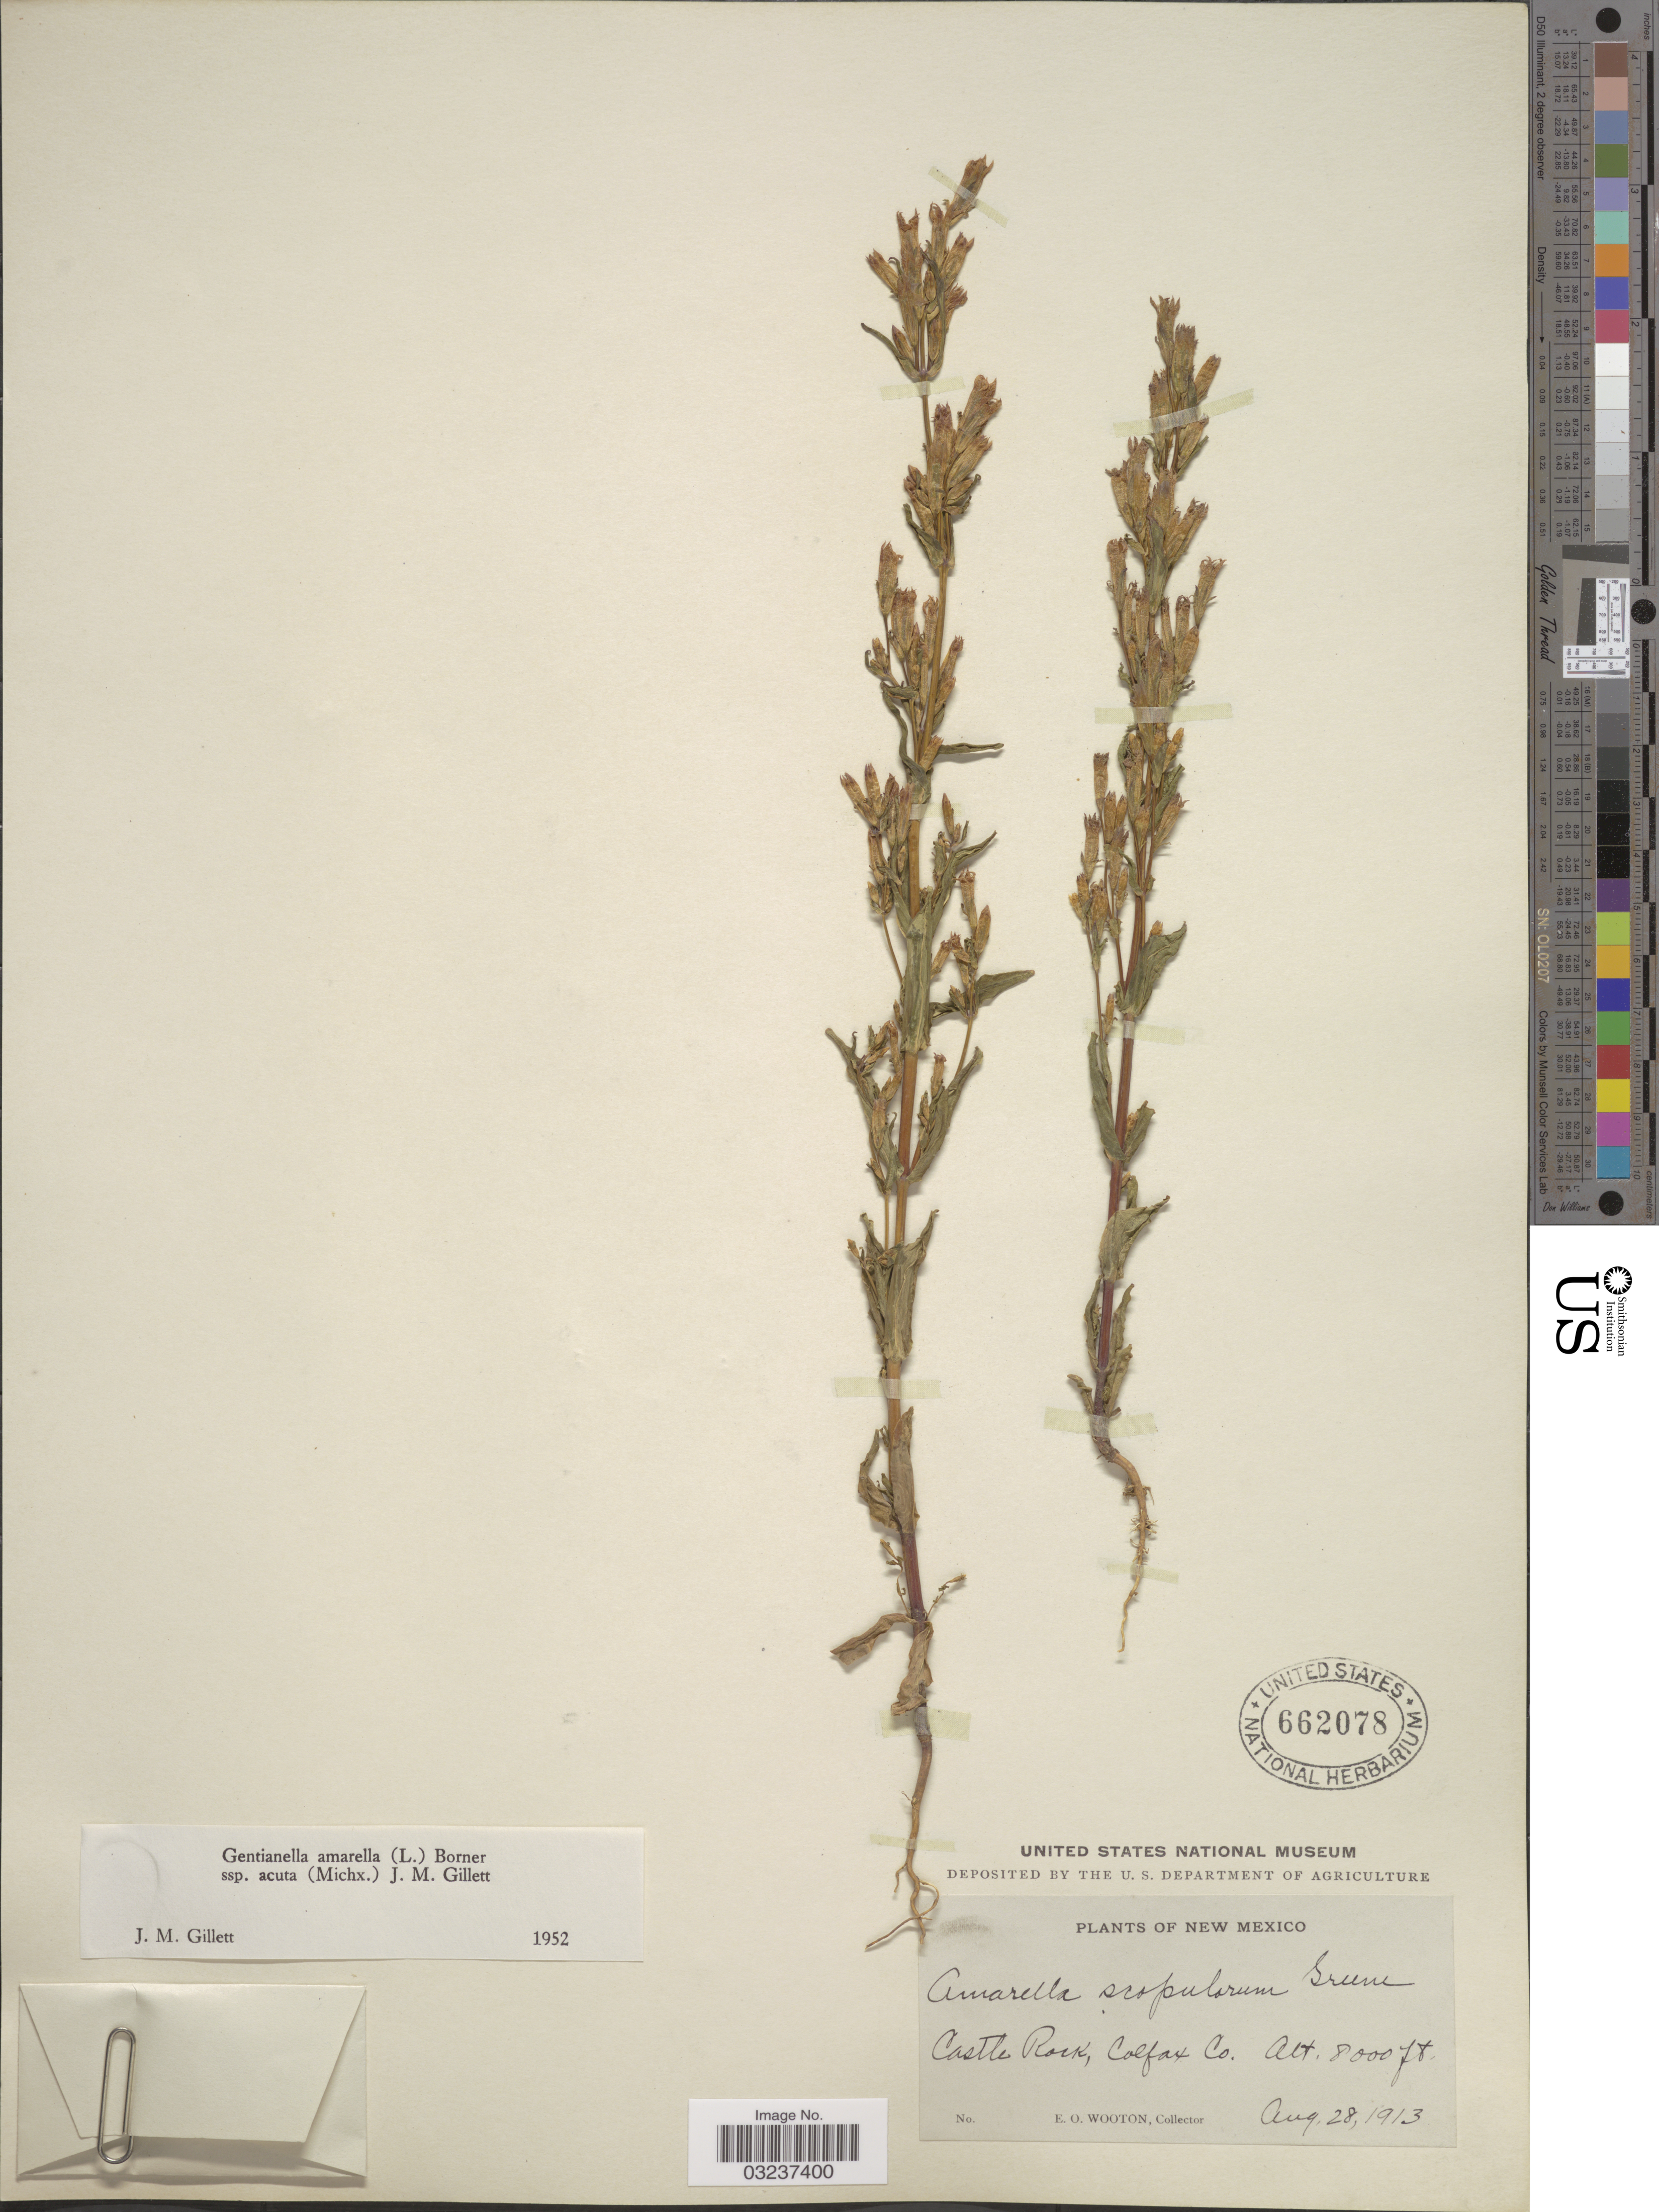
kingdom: Plantae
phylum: Tracheophyta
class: Magnoliopsida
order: Gentianales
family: Gentianaceae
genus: Gentianella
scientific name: Gentianella amarella subsp. acuta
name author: (Michx.) J.M. Gillett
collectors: E. O. Wooton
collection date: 1913-08-28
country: United States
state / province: New Mexico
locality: Castle Rock, Colfax Co.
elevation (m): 2438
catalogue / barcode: US 662078